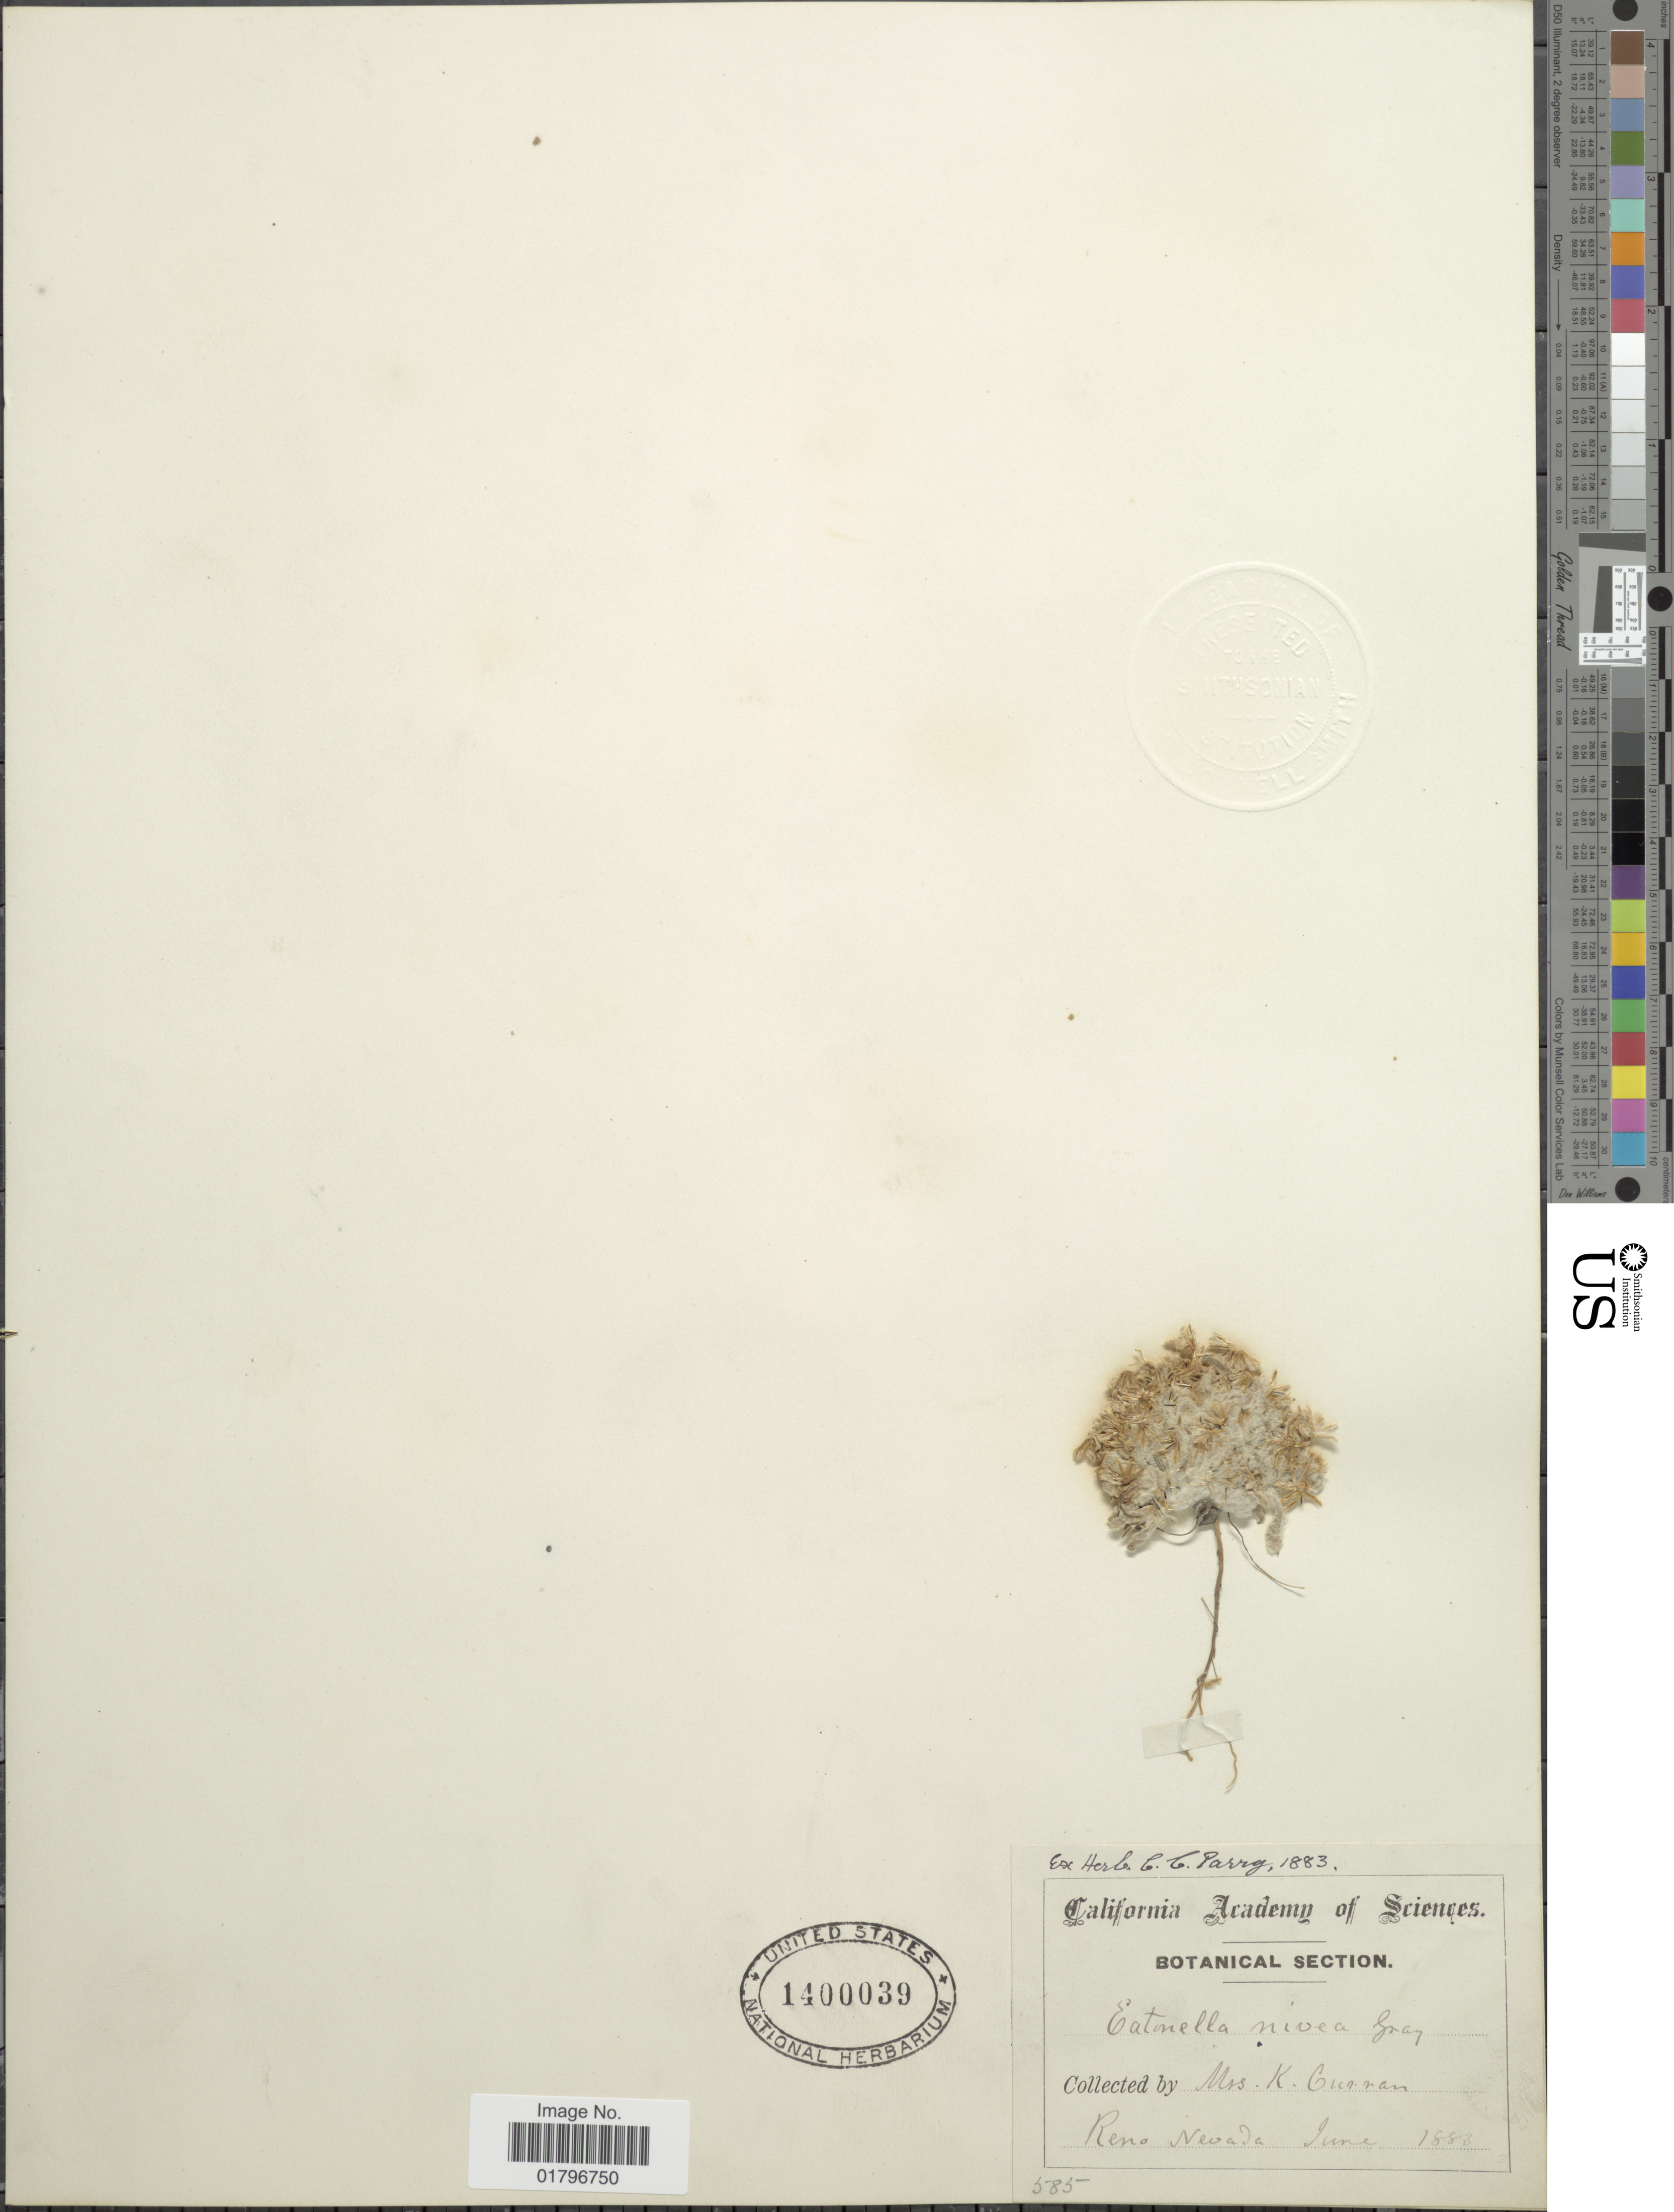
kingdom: Plantae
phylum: Tracheophyta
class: Magnoliopsida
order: Asterales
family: Asteraceae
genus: Eatonella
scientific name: Eatonella nivea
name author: (D.C. Eaton) A. Gray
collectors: K. Curran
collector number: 585?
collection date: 1883-06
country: United States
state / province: Nevada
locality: Reno Nevada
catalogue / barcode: US 1400039